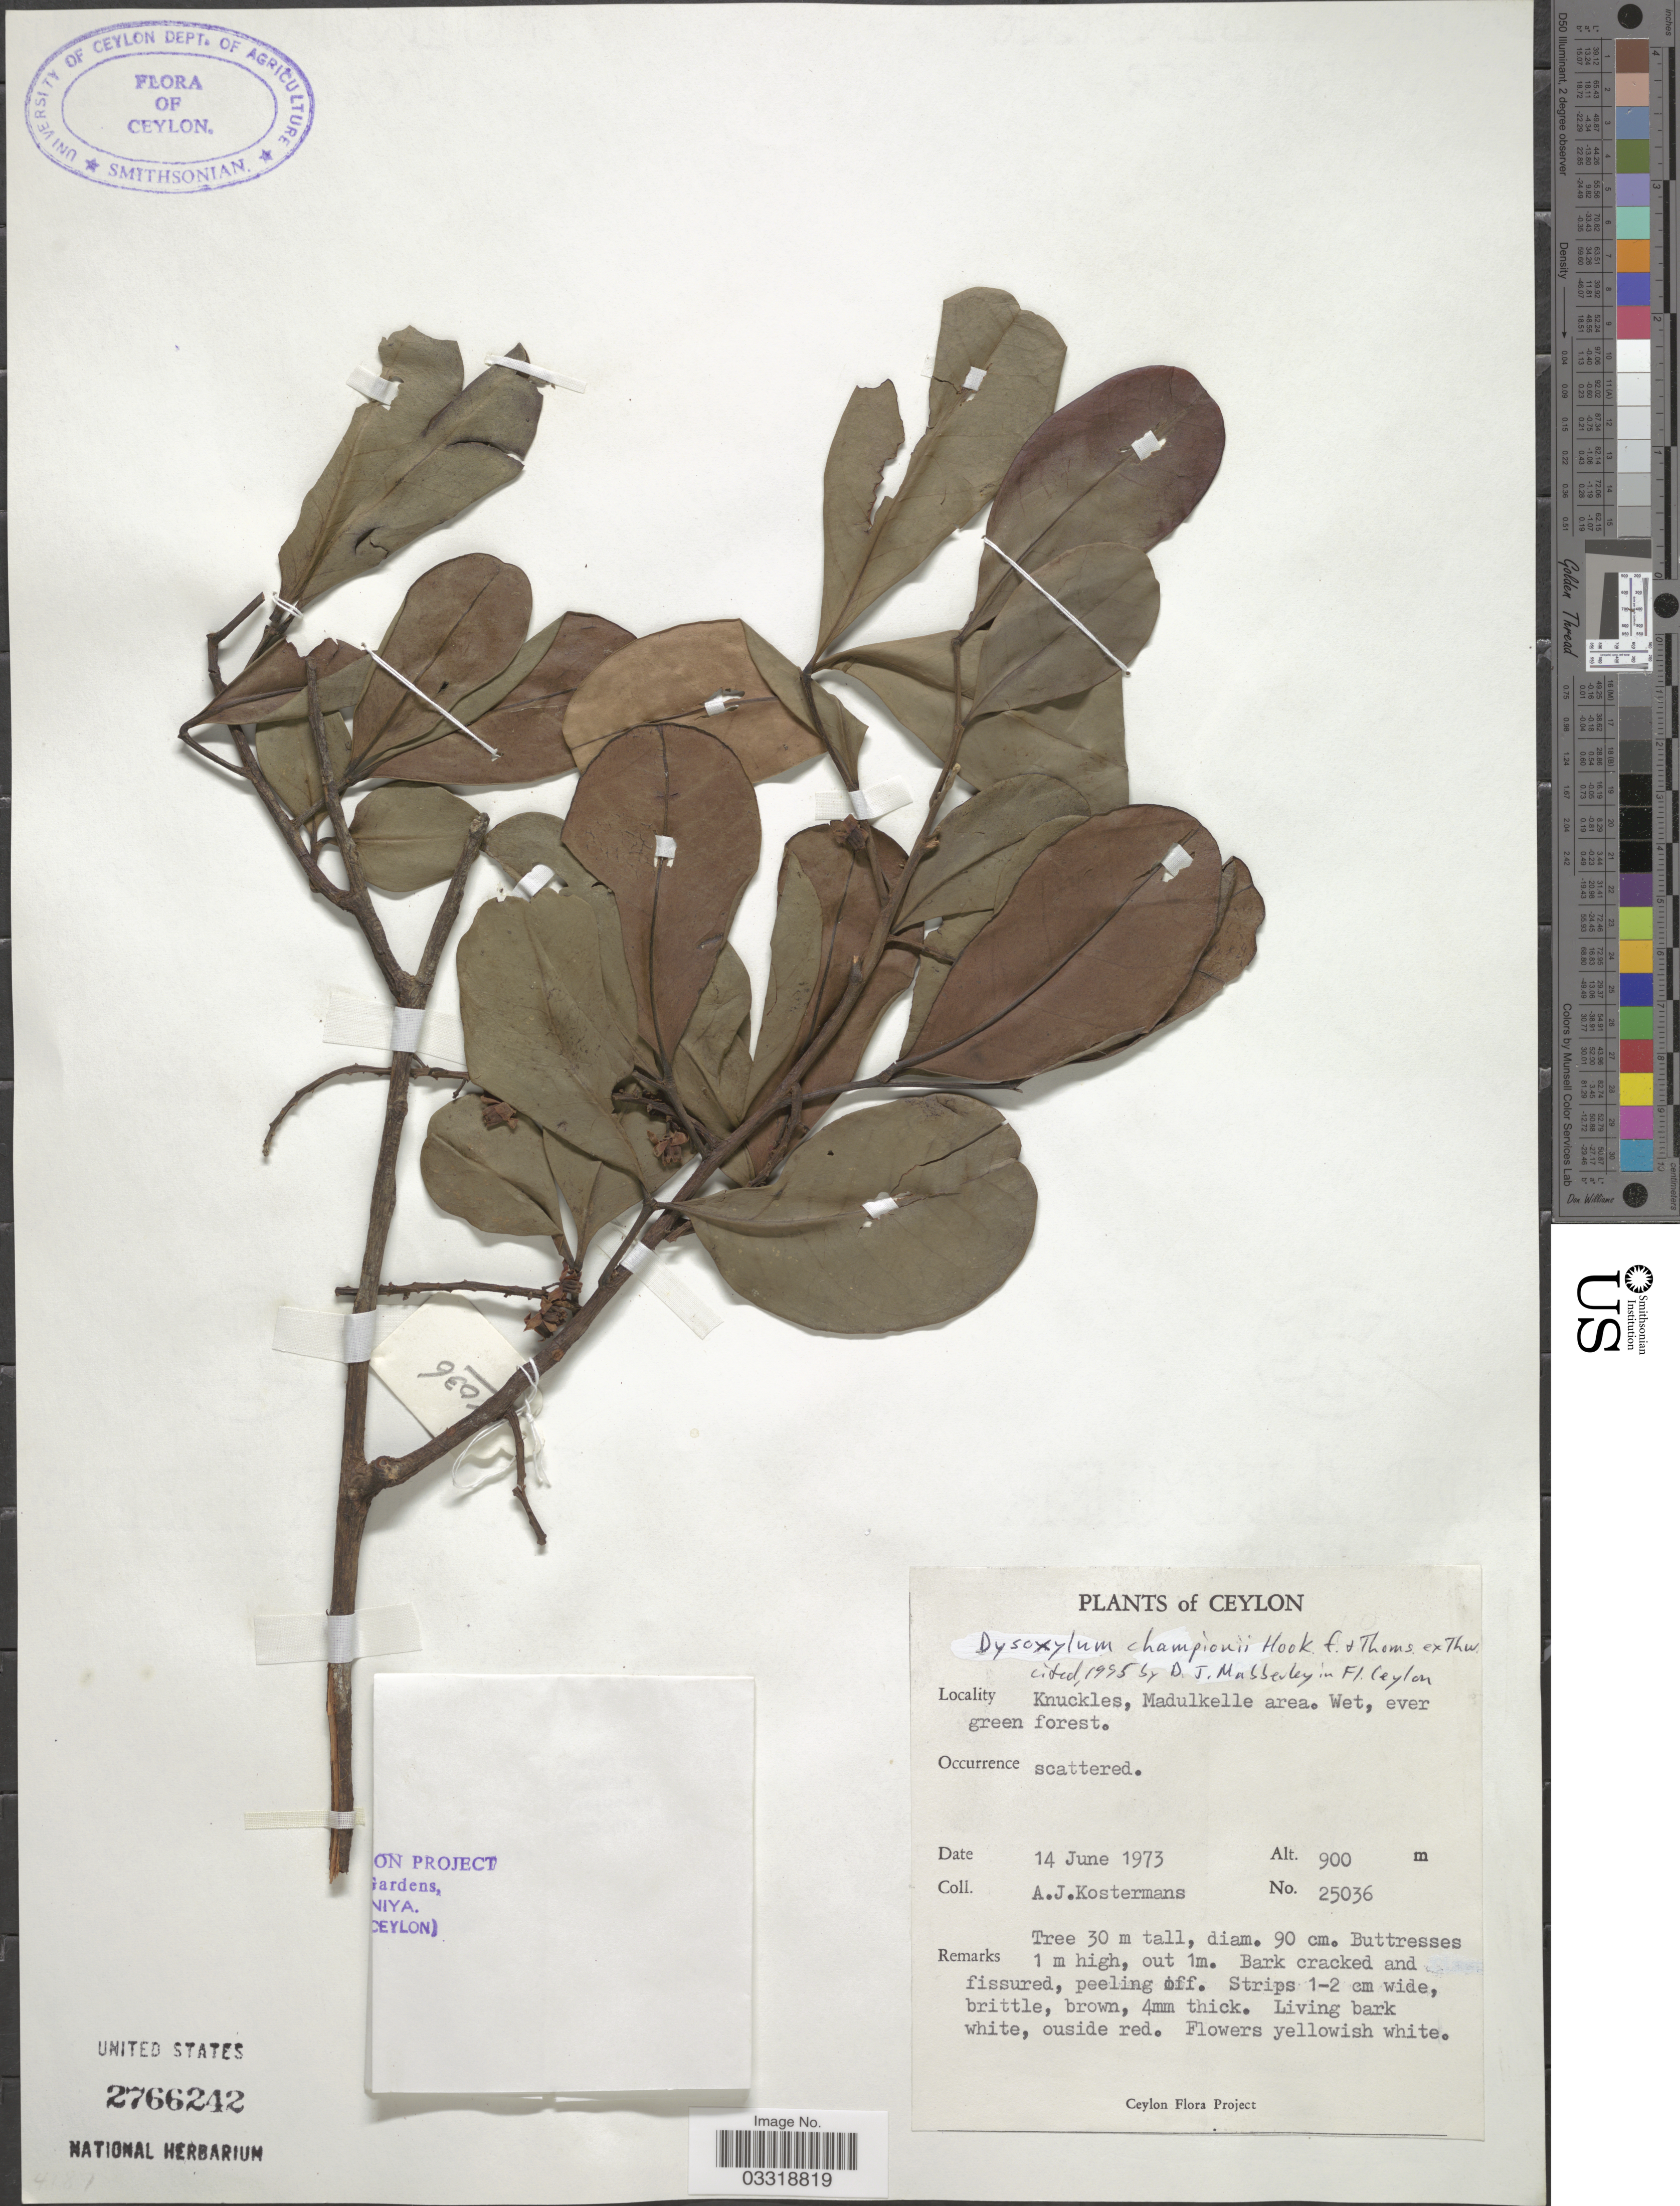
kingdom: Plantae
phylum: Tracheophyta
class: Magnoliopsida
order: Sapindales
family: Meliaceae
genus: Pseudocarapa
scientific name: Pseudocarapa championii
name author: (Hook. f. & Thomson ex Thwaites) Hemsl.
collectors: A. J. G. Kostermans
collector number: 25036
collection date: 1973-06-14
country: Sri Lanka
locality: Ceylon. Knuckles, Madulkelle area.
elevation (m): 900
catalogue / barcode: US 2766242